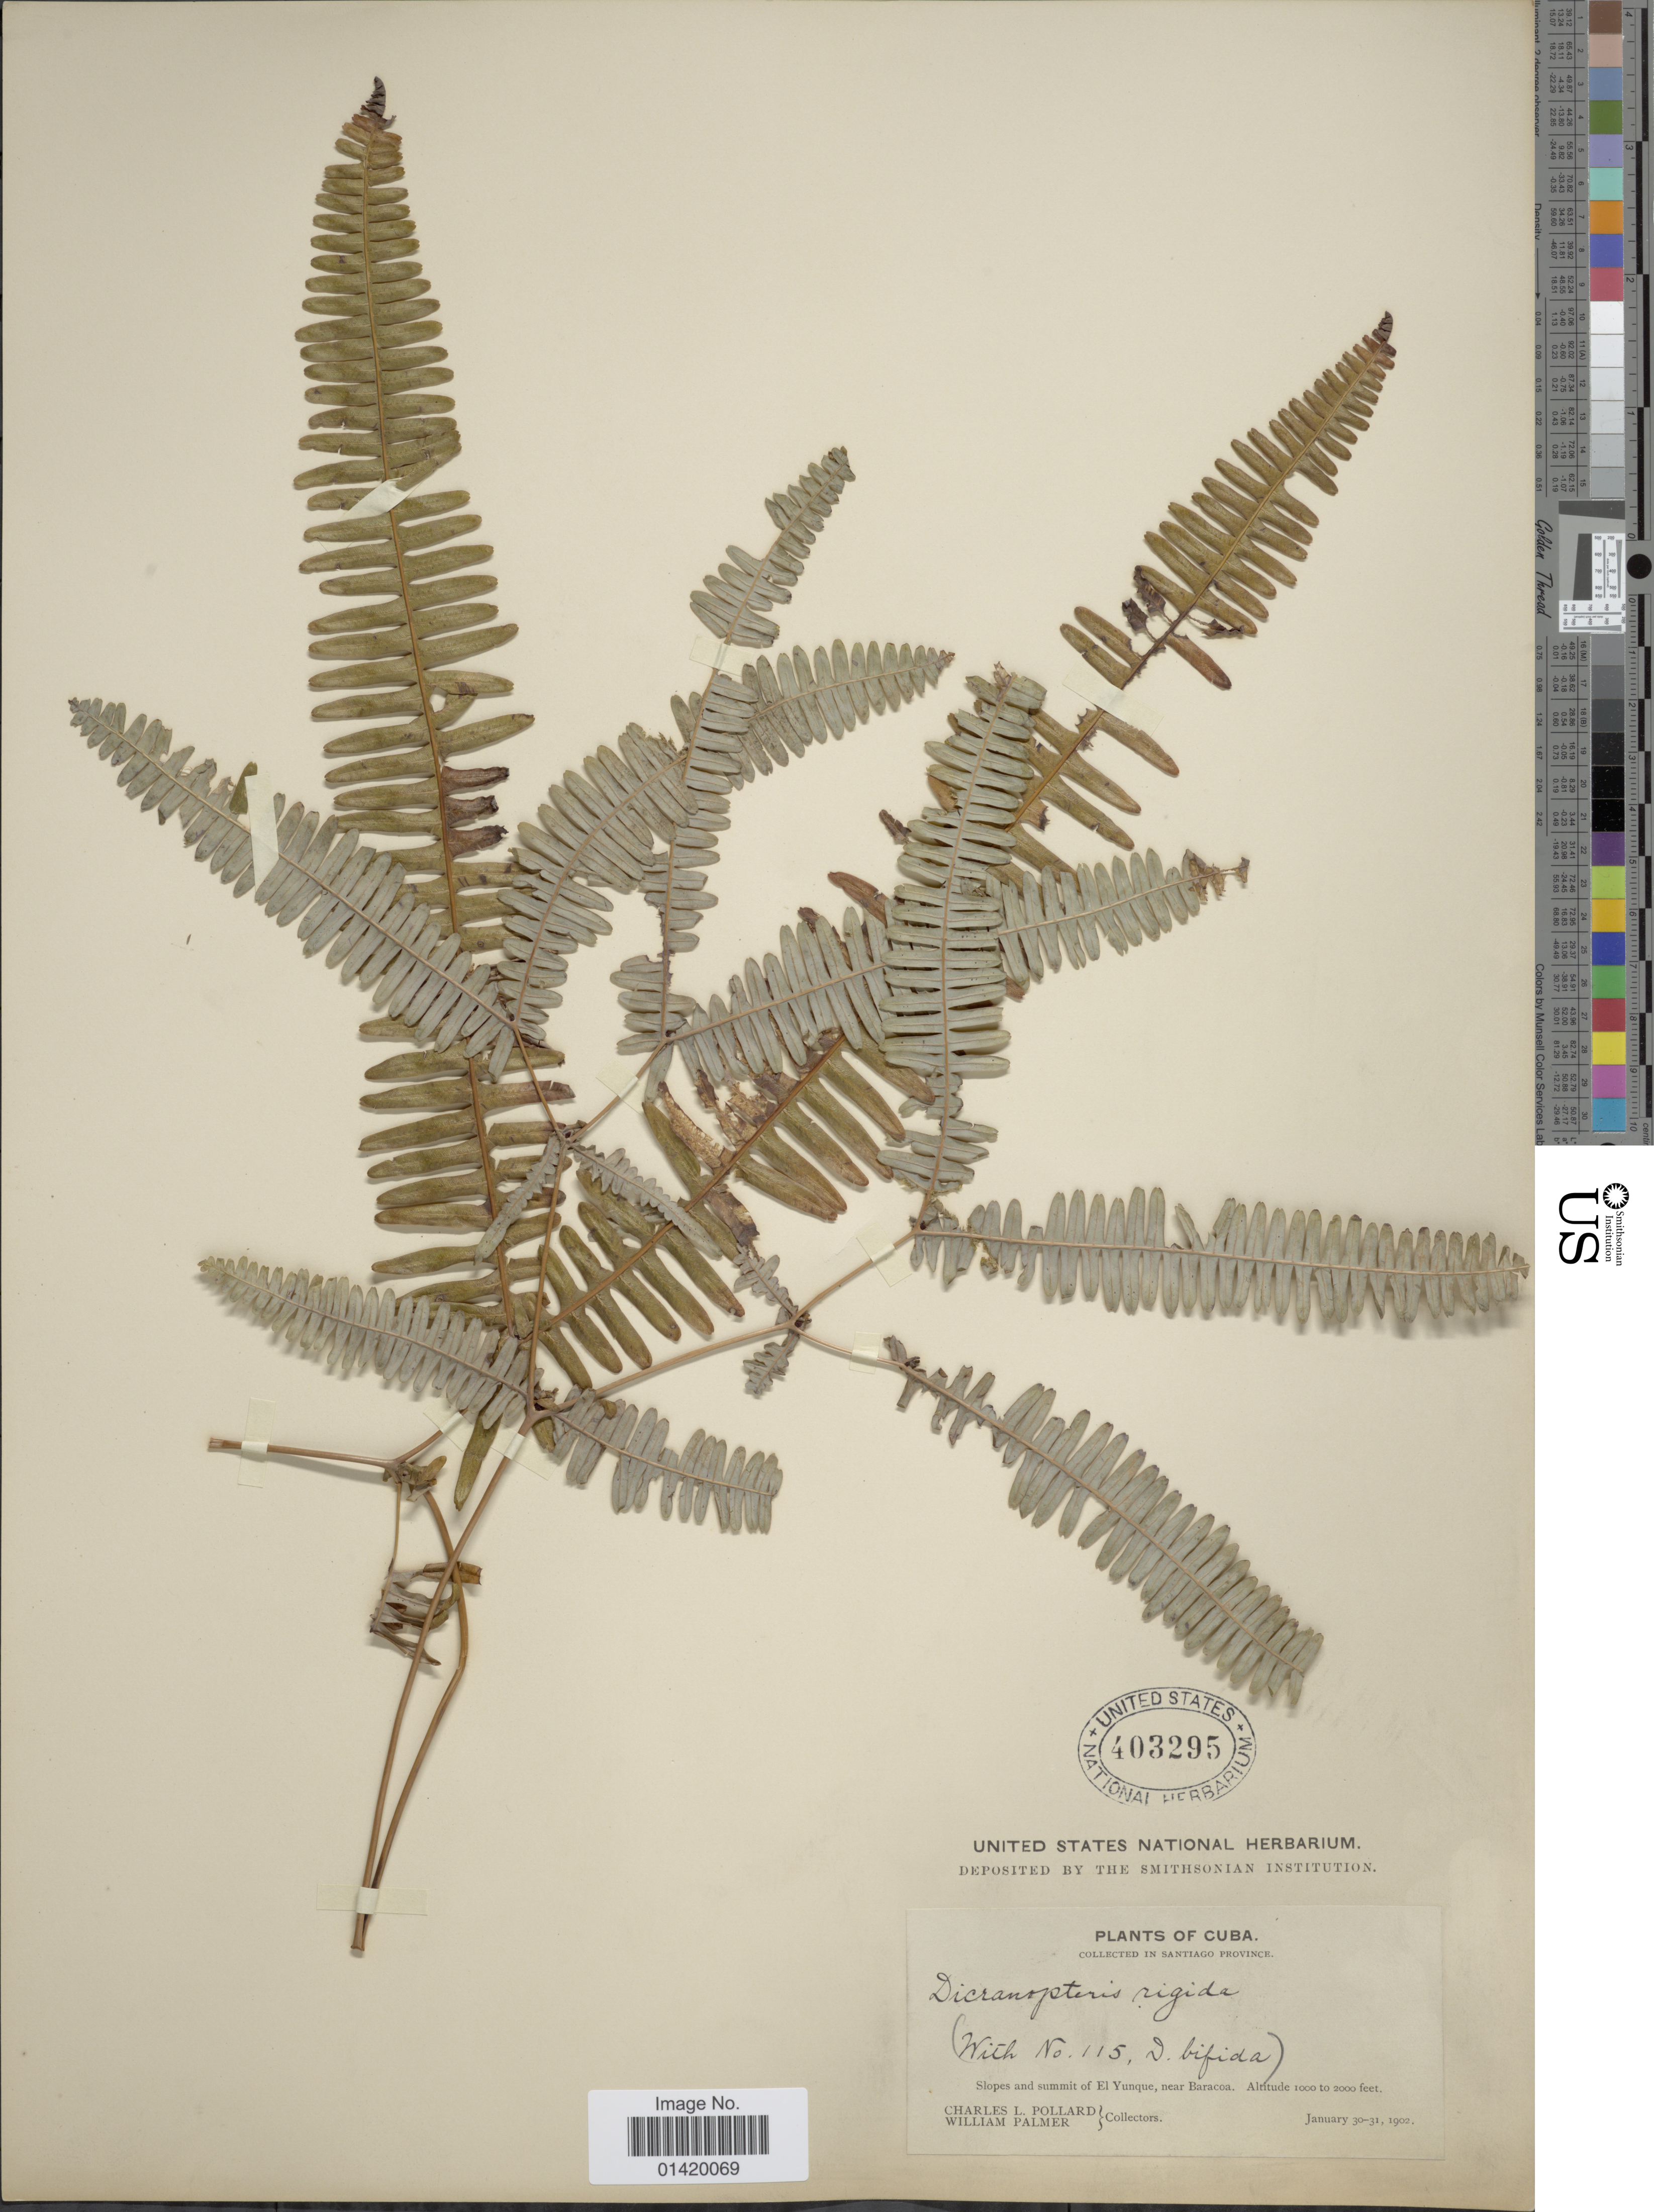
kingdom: Plantae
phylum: Tracheophyta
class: Polypodiopsida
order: Gleicheniales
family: Gleicheniaceae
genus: Dicranopteris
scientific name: Dicranopteris flexuosa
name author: (Schrad.) Underw.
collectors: C. L. Pollard & W. Palmer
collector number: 115?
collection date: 1902-01-30/1902-01-31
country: Cuba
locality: In Santiago Province, Slopes and summit of El Yunque, near Baracoa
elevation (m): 305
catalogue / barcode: US 403295